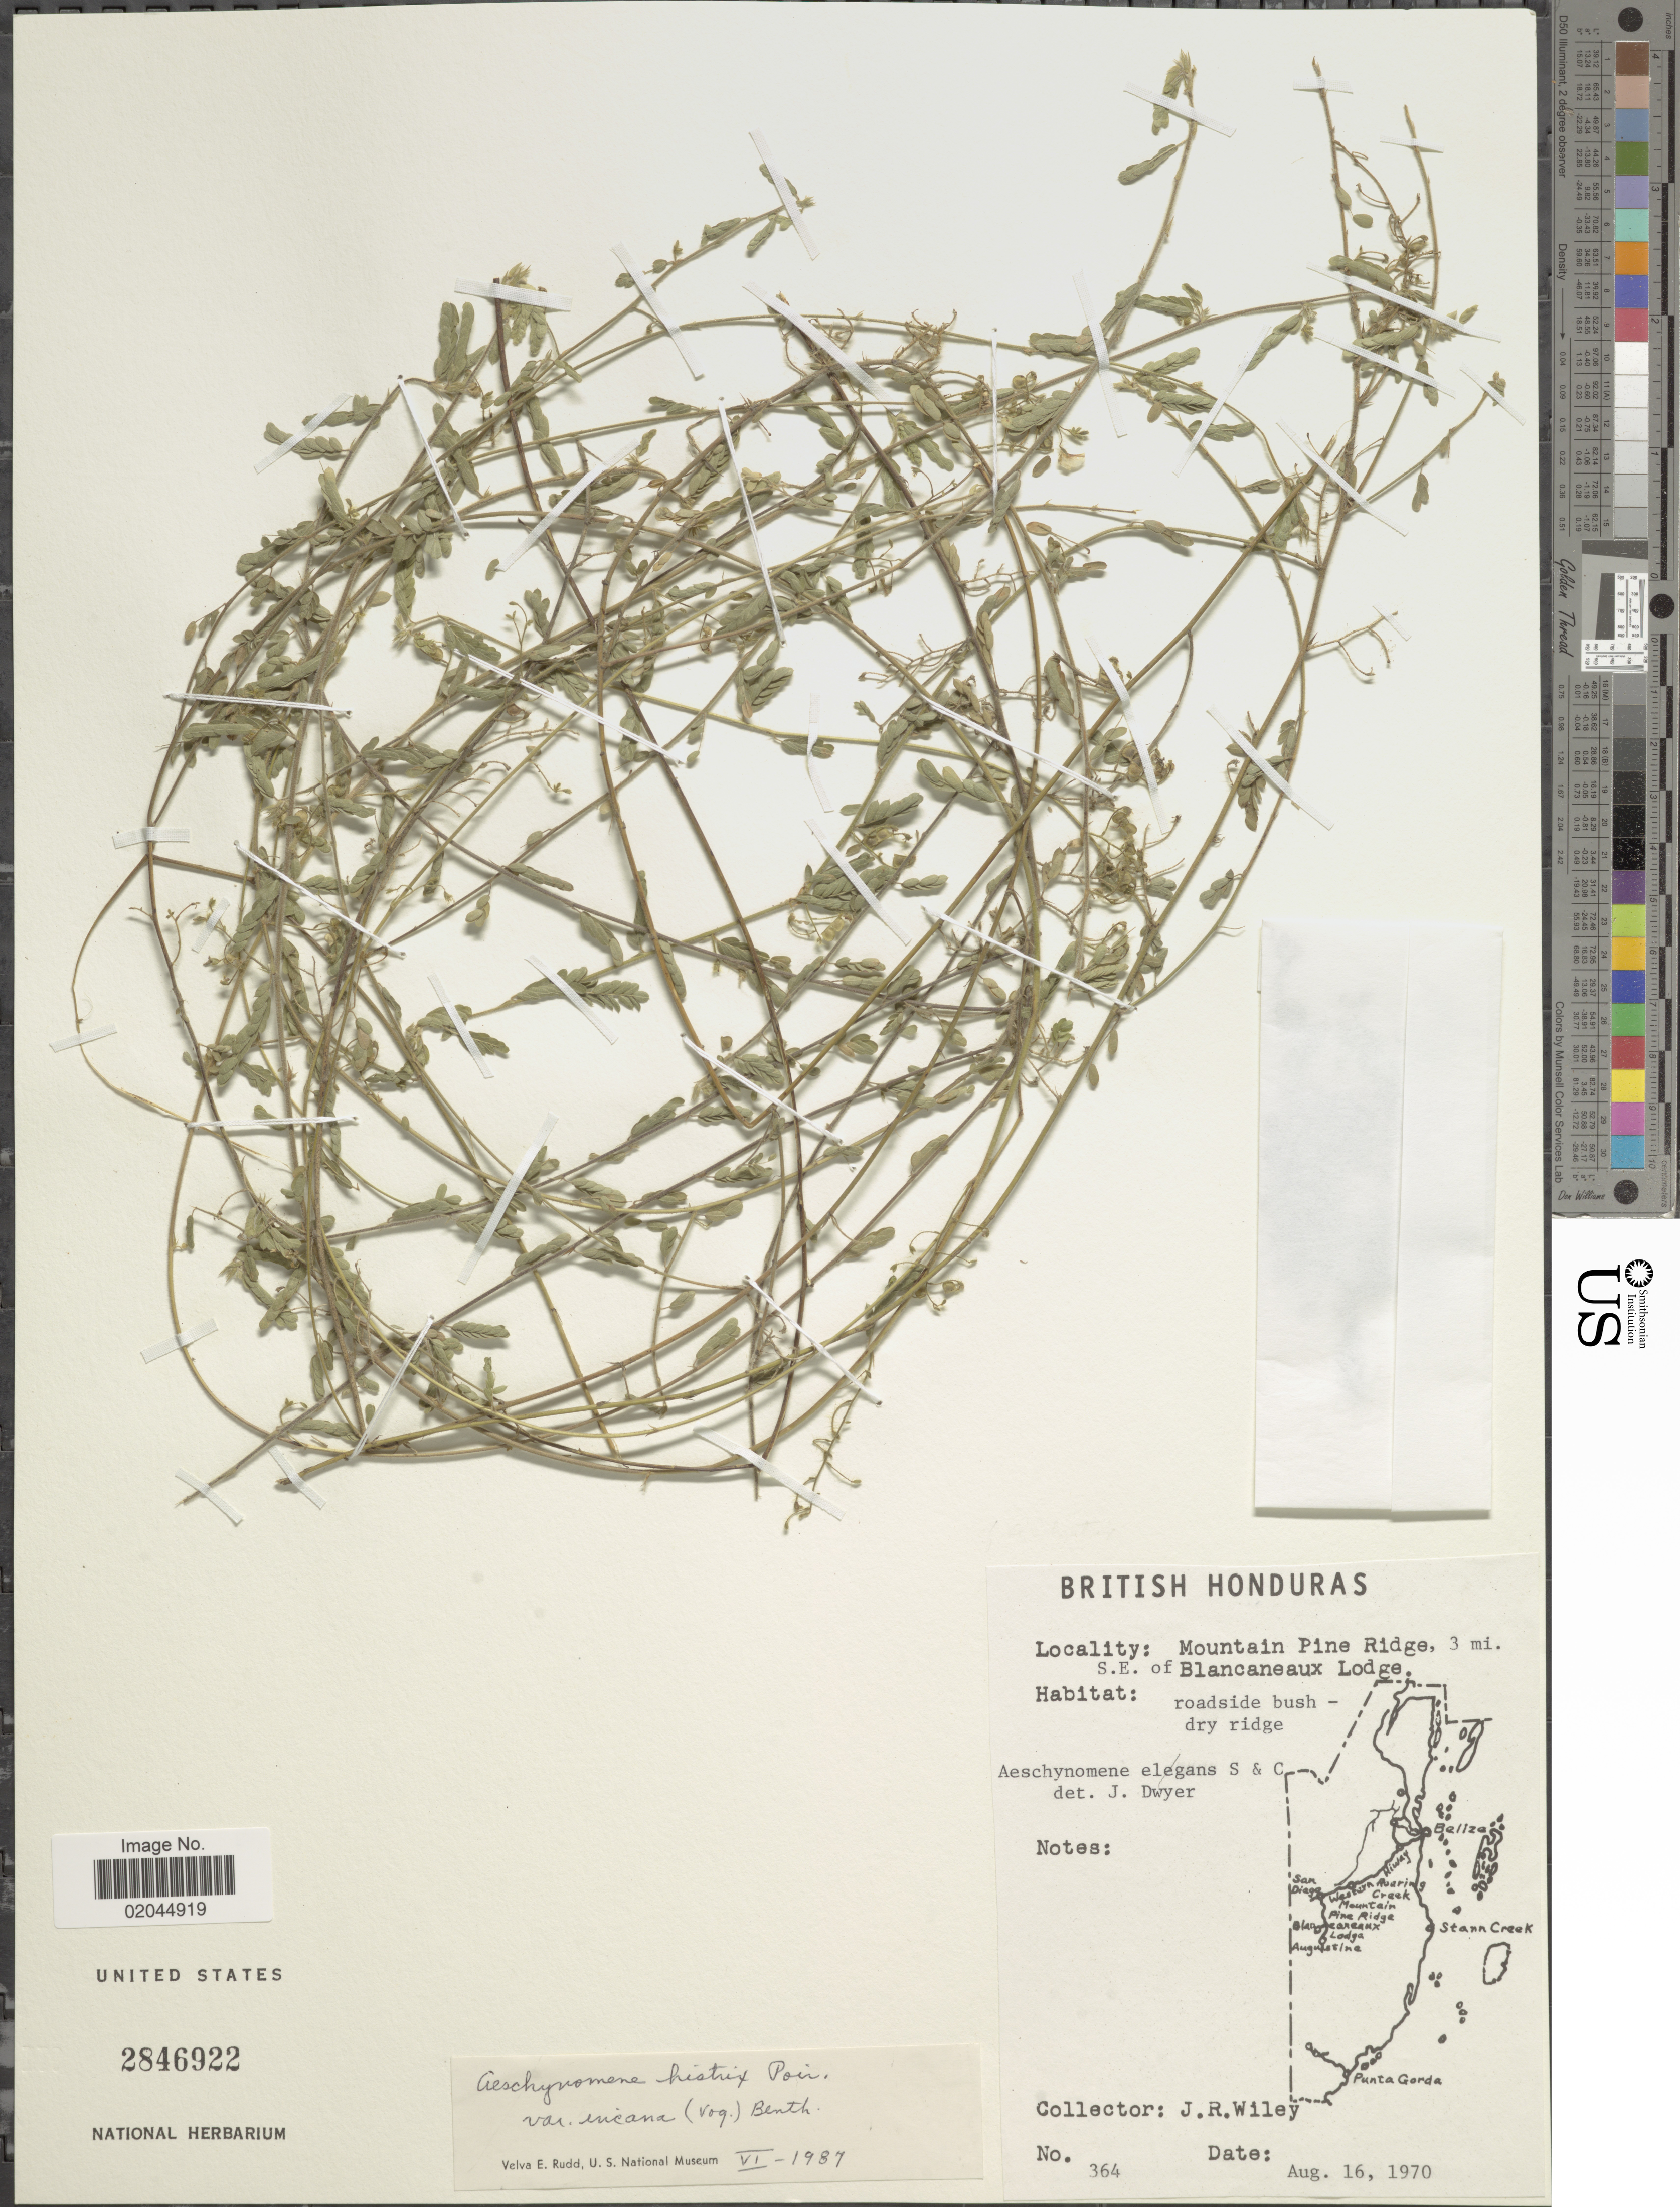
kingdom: Plantae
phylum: Tracheophyta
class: Magnoliopsida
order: Fabales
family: Fabaceae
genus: Aeschynomene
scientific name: Aeschynomene histrix var. incana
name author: Benth.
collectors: J. Wiley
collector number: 364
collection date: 1970-08-16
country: Belize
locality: British Honduras, Mountain Pine Ridge, 3 mi. S.E. of Blancaneaux Lodge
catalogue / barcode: US 2846922